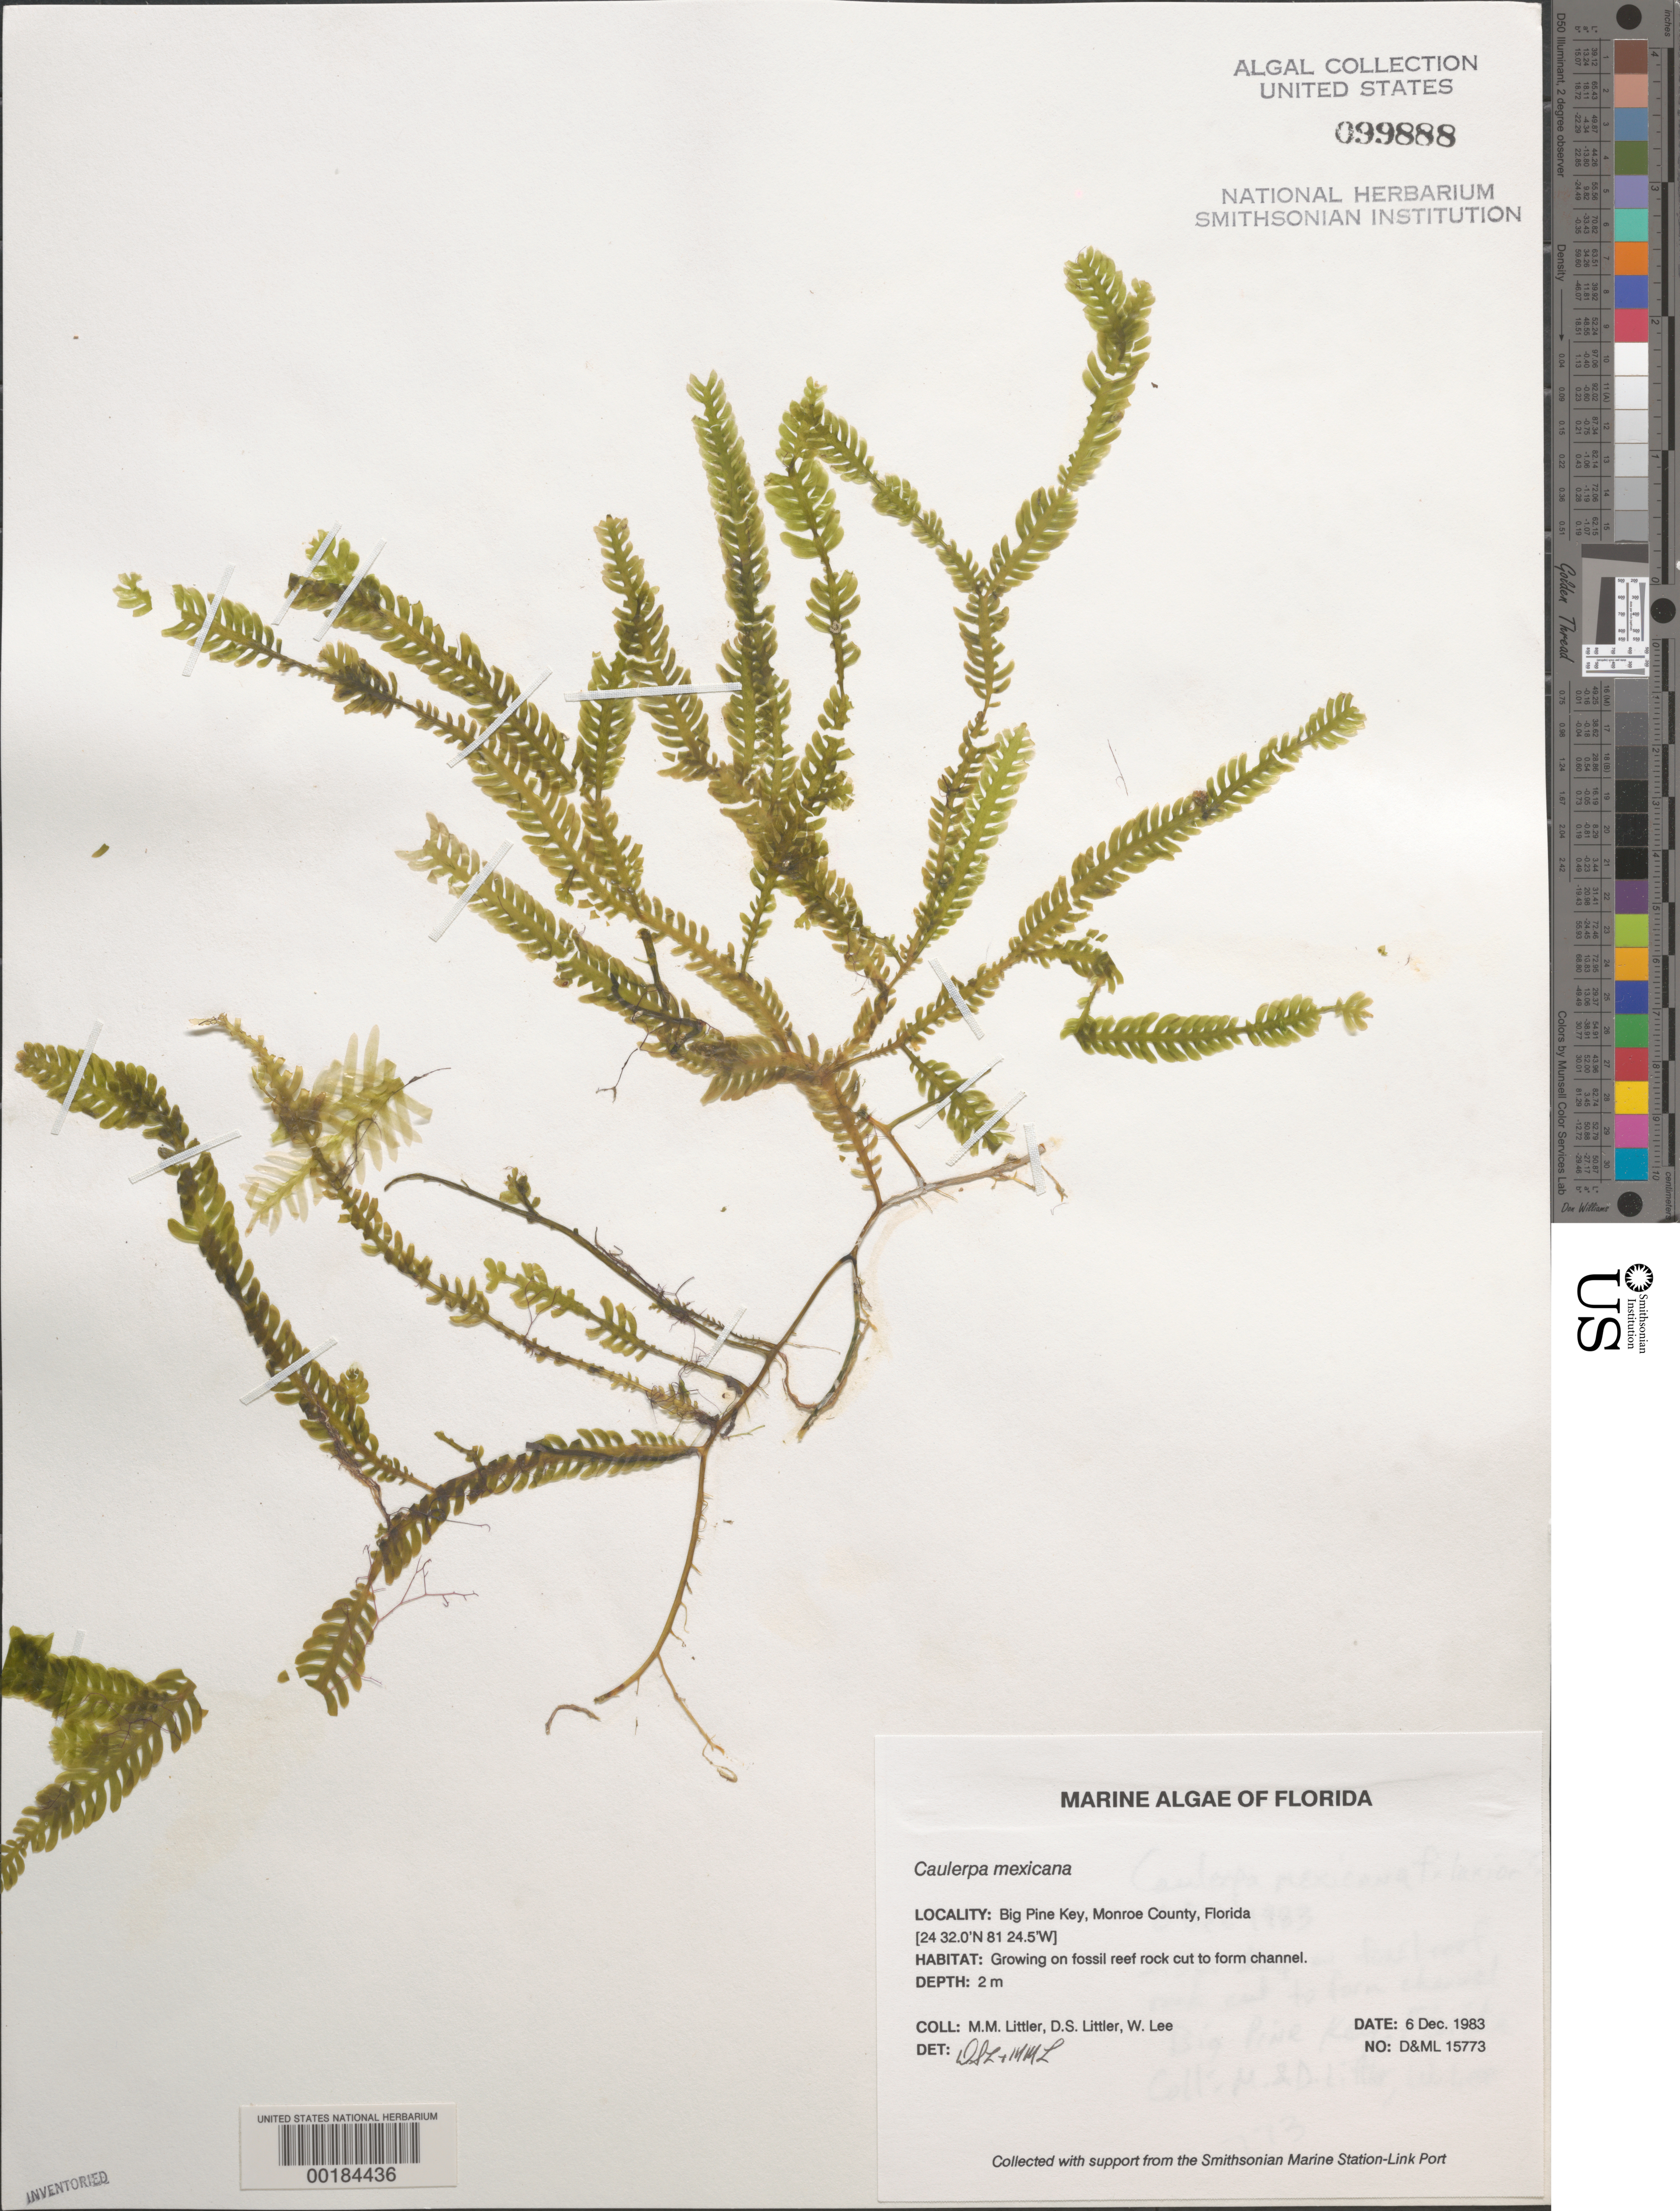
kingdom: Plantae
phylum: Chlorophyta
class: Ulvophyceae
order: Bryopsidales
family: Caulerpaceae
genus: Caulerpa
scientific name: Caulerpa mexicana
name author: Sond. ex Kütz.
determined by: Littler, D. S.; Littler, M. M.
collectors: M. M. Littler, D. S. Littler & W. Lee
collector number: D&ML 15773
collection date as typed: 06 Dec 1983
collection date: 1983-12-06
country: United States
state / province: Florida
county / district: Monroe County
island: Big Pine Key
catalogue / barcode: US 99888